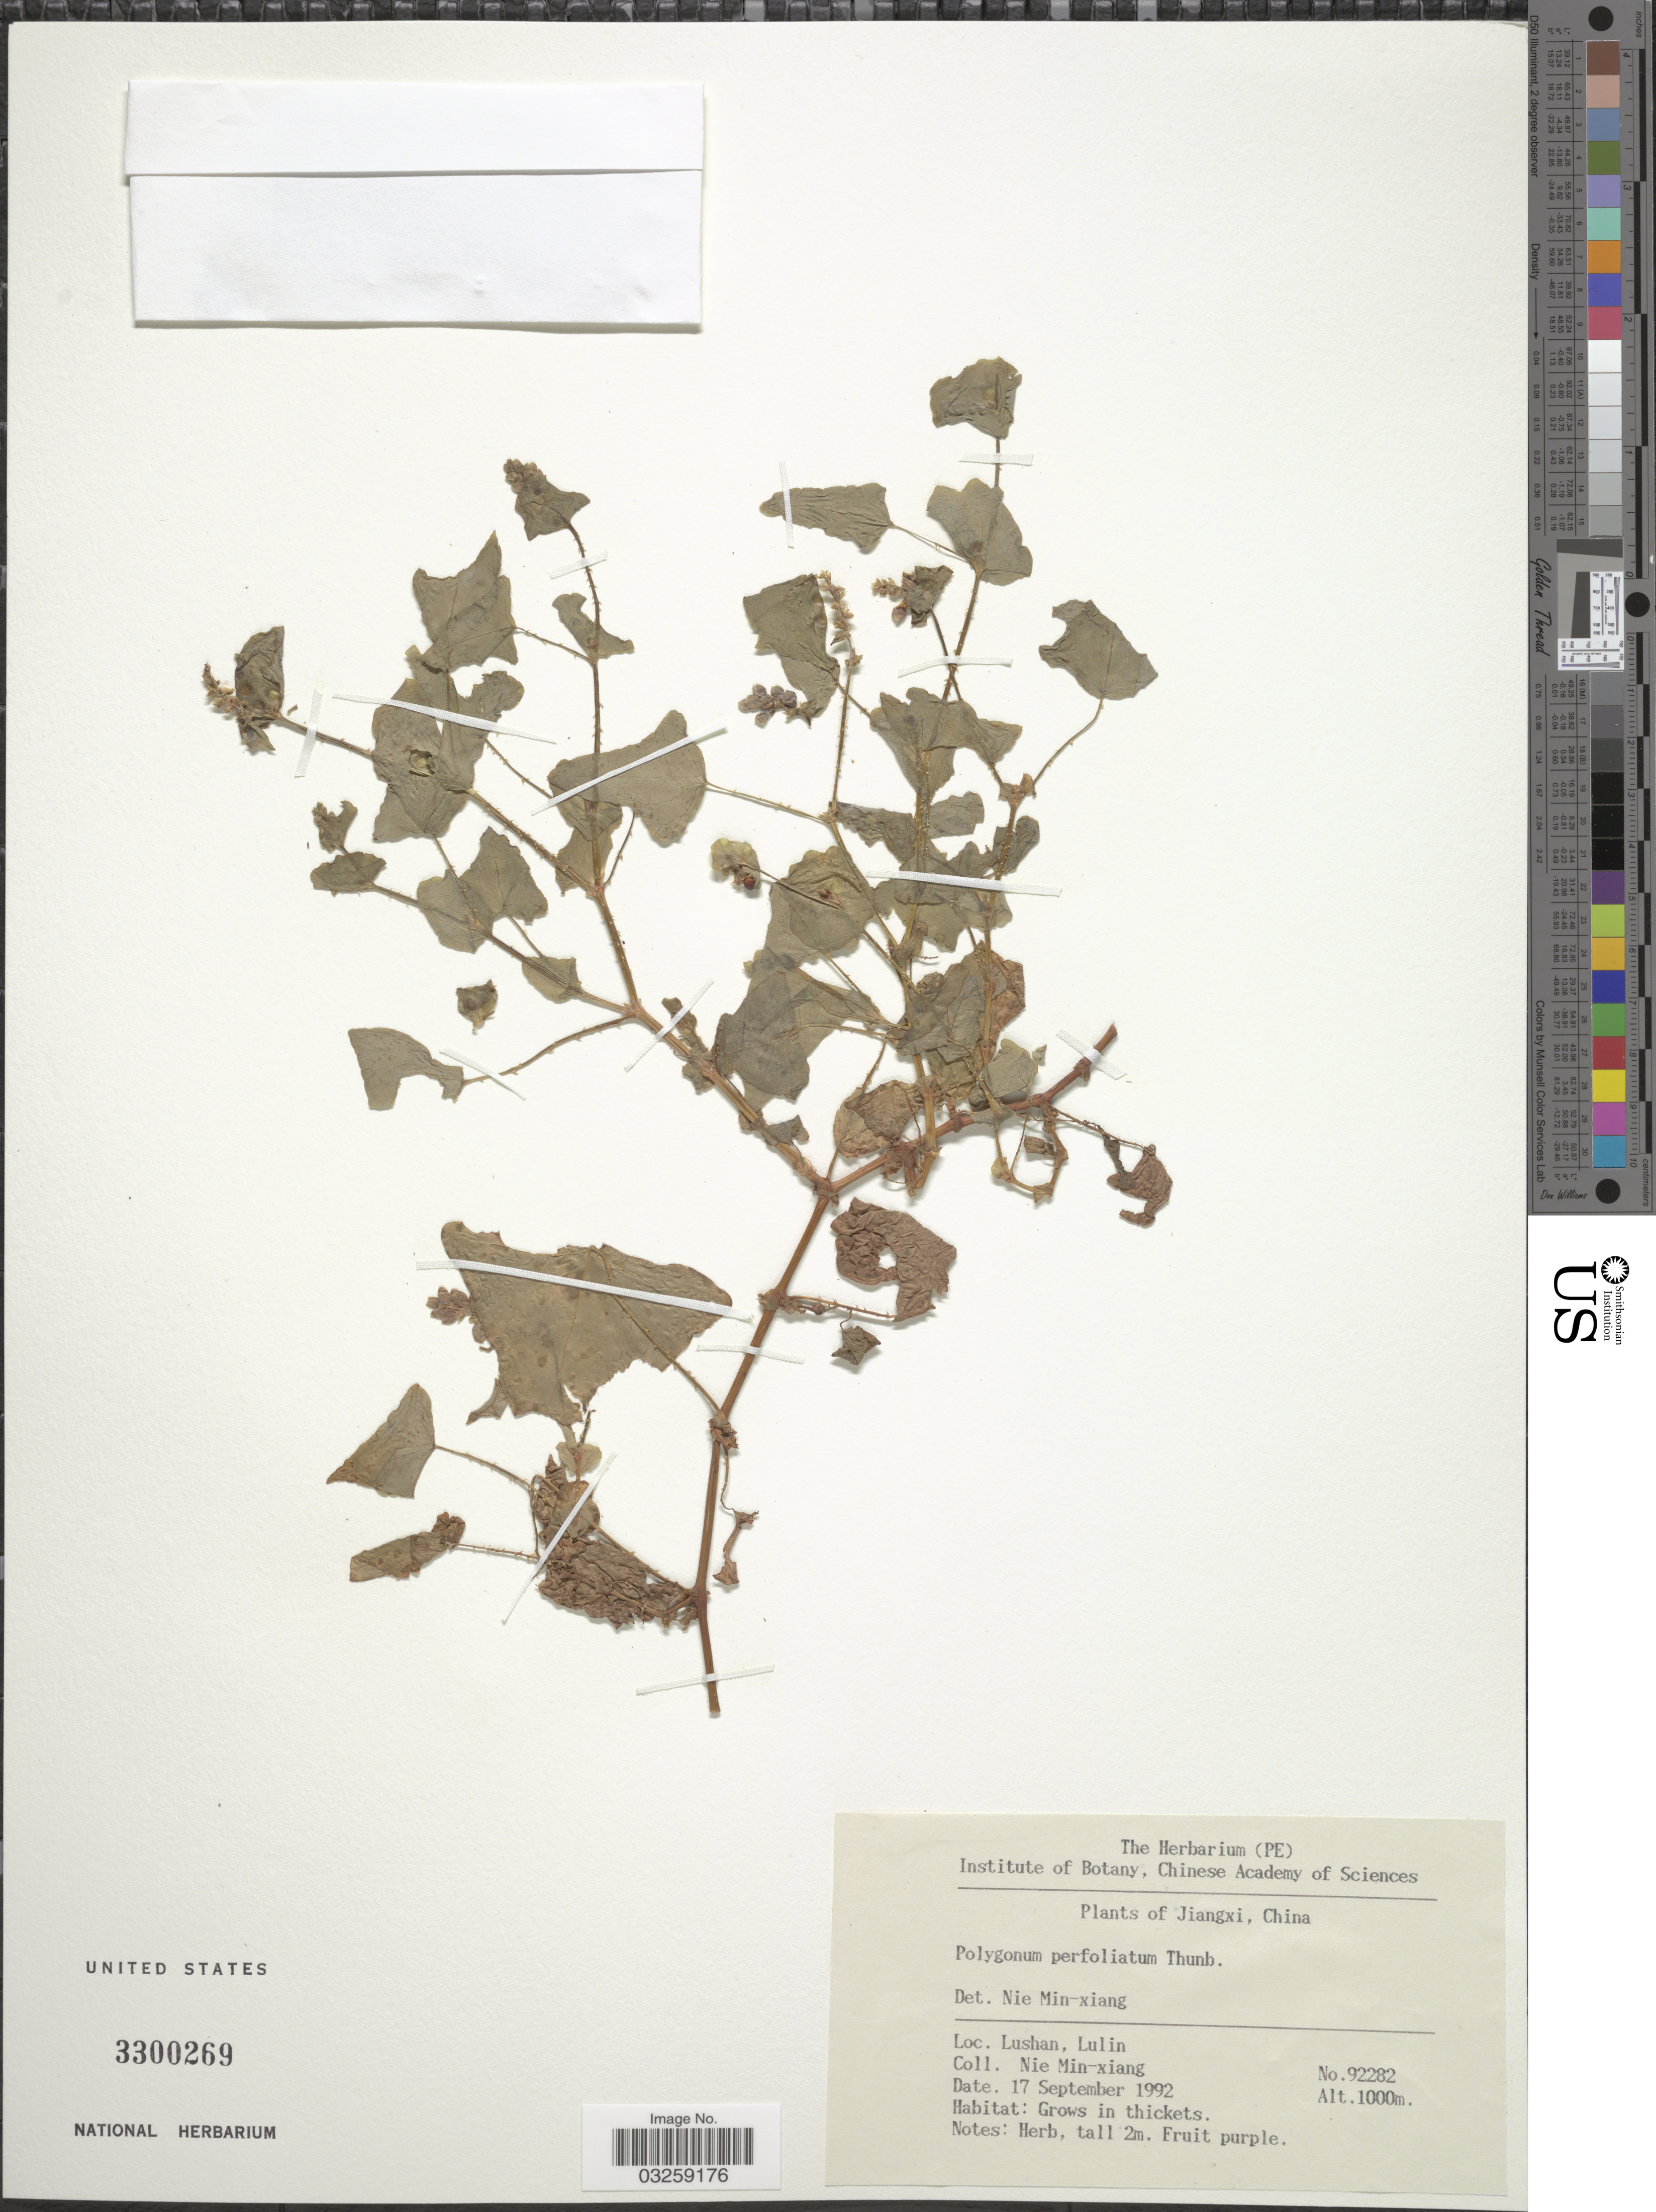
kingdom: Plantae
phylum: Tracheophyta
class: Magnoliopsida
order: Caryophyllales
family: Polygonaceae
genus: Polygonum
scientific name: Polygonum perfoliatum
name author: L.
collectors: M. Nie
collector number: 92282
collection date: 1992-09-17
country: China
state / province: Jiangxi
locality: Lushan, Lulin.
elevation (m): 1000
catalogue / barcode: US 3300269